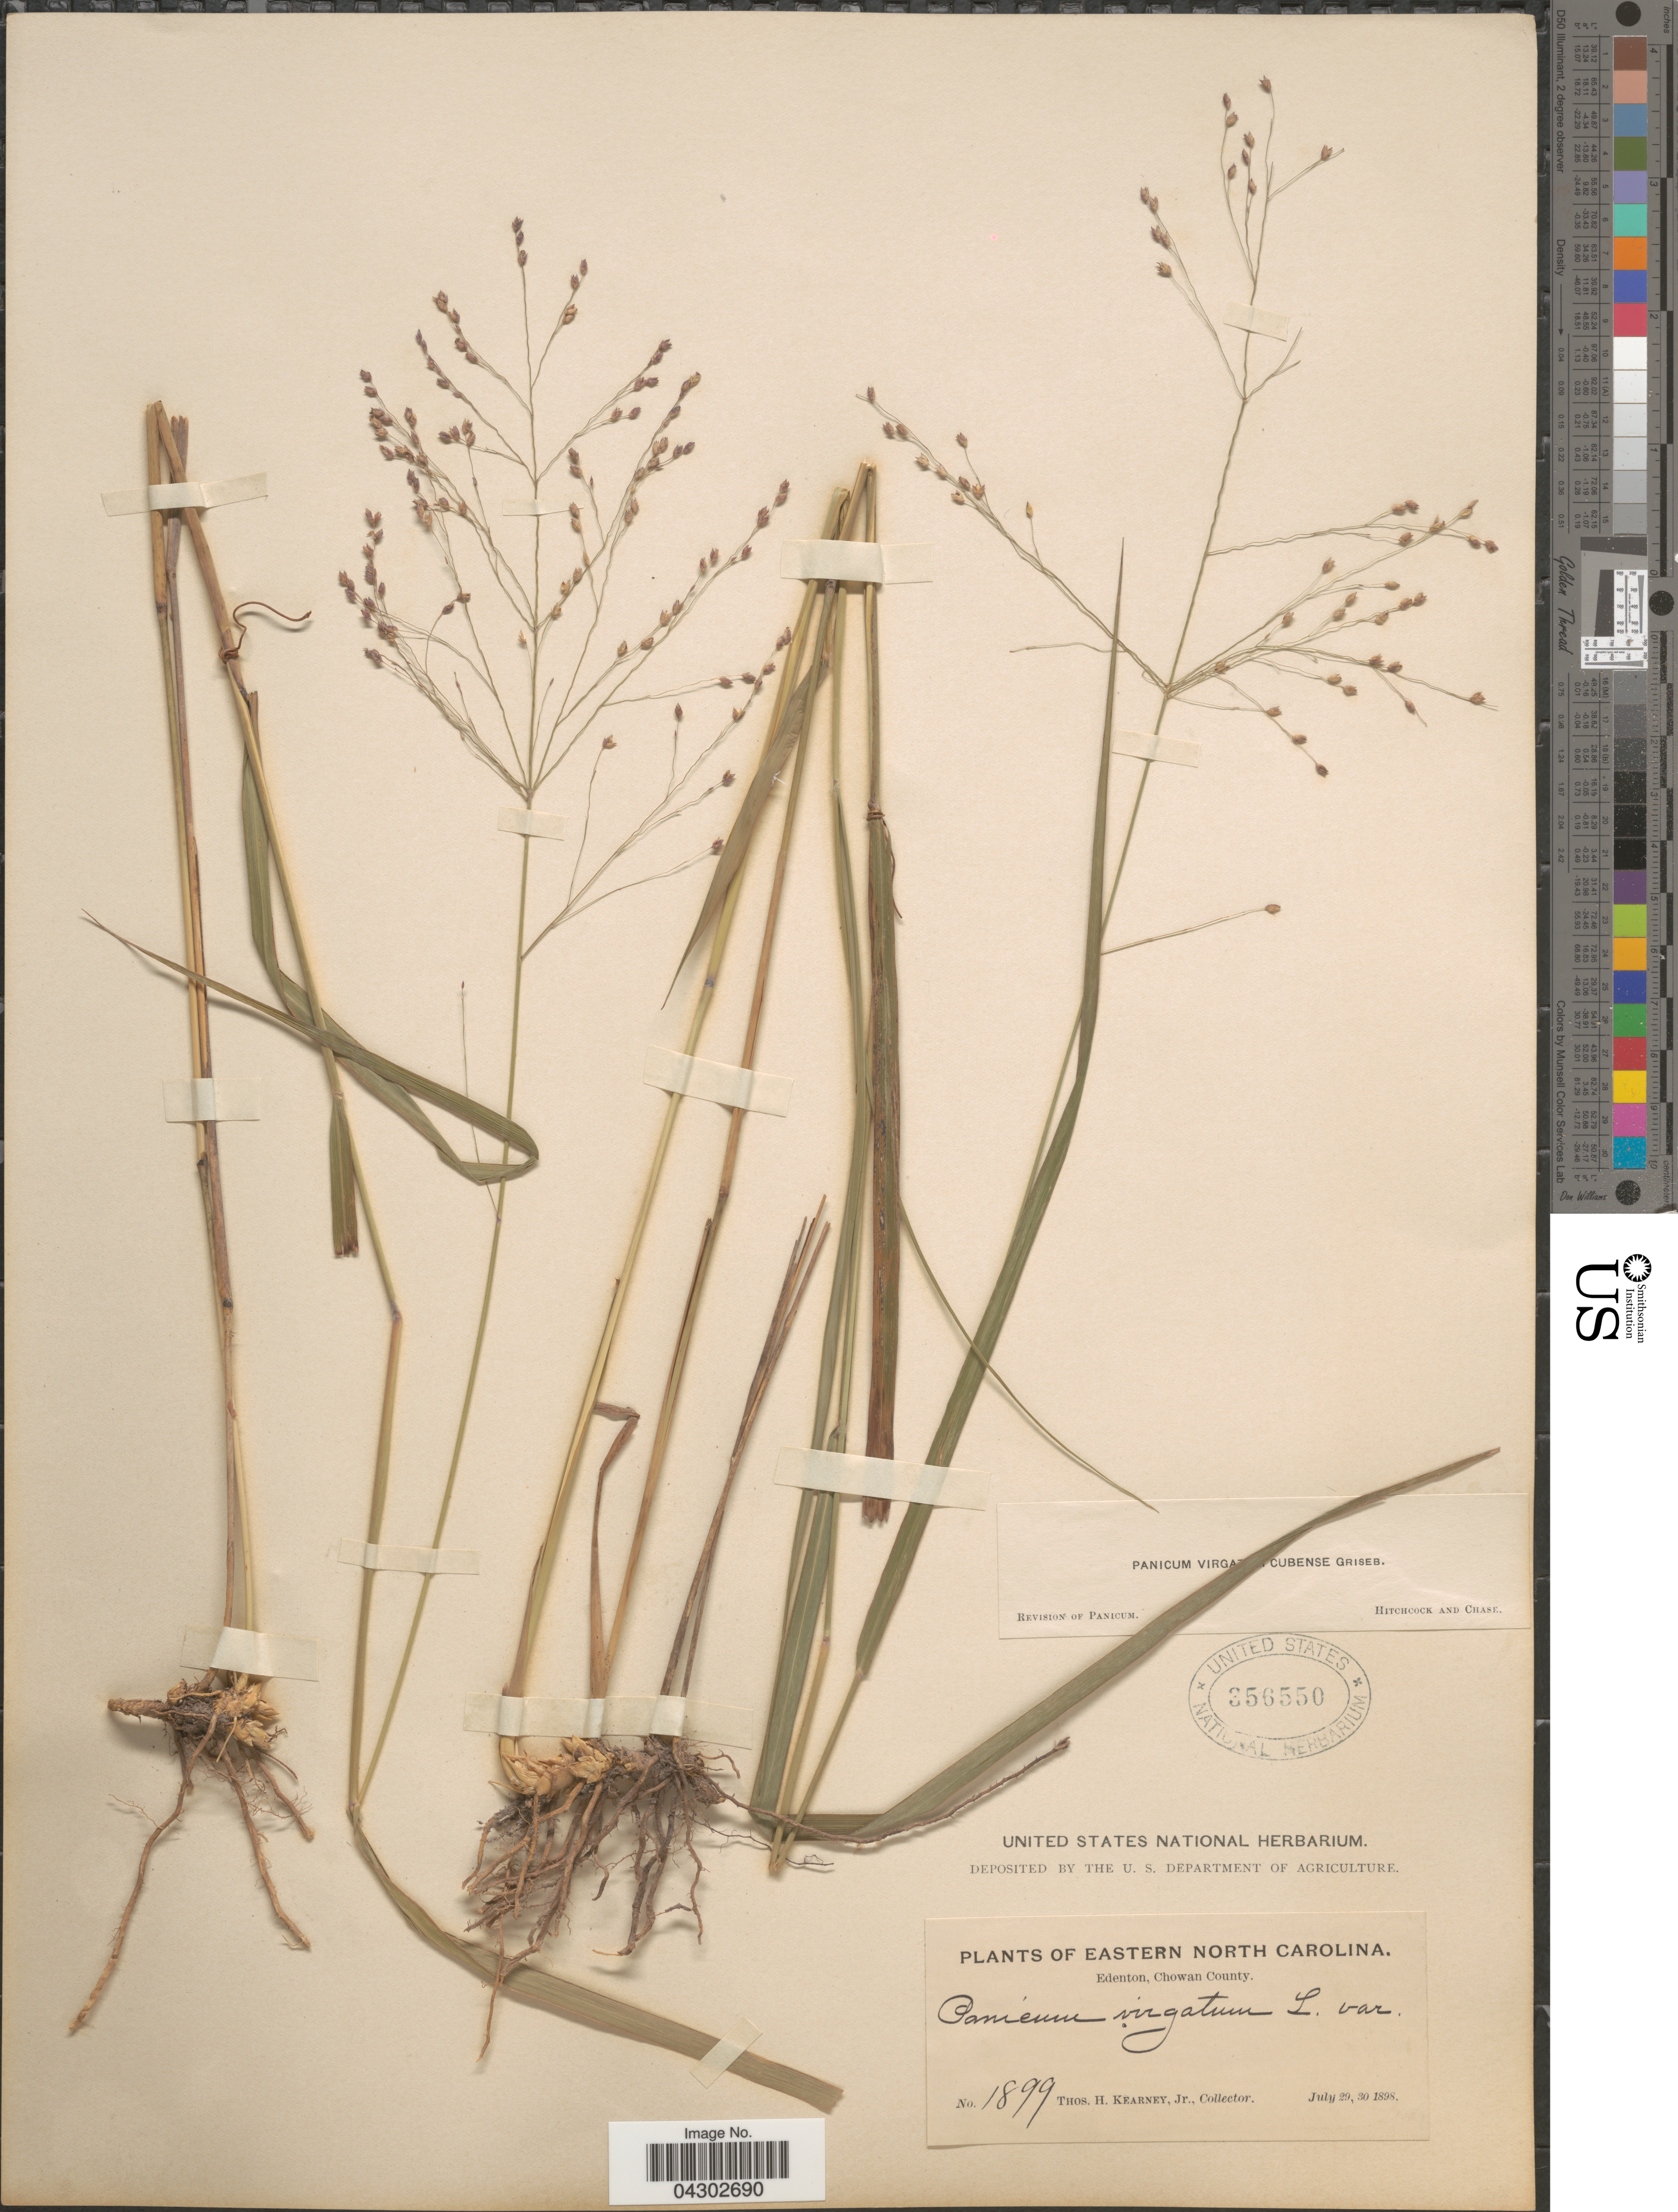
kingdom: Plantae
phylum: Tracheophyta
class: Liliopsida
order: Poales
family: Poaceae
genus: Panicum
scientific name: Panicum virgatum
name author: L.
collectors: T. H. Kearney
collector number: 1899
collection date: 1898-07-29/1898-07-30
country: United States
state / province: North Carolina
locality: Eastern North Carolina. Edenton, Chowan County.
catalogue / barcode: US 356550